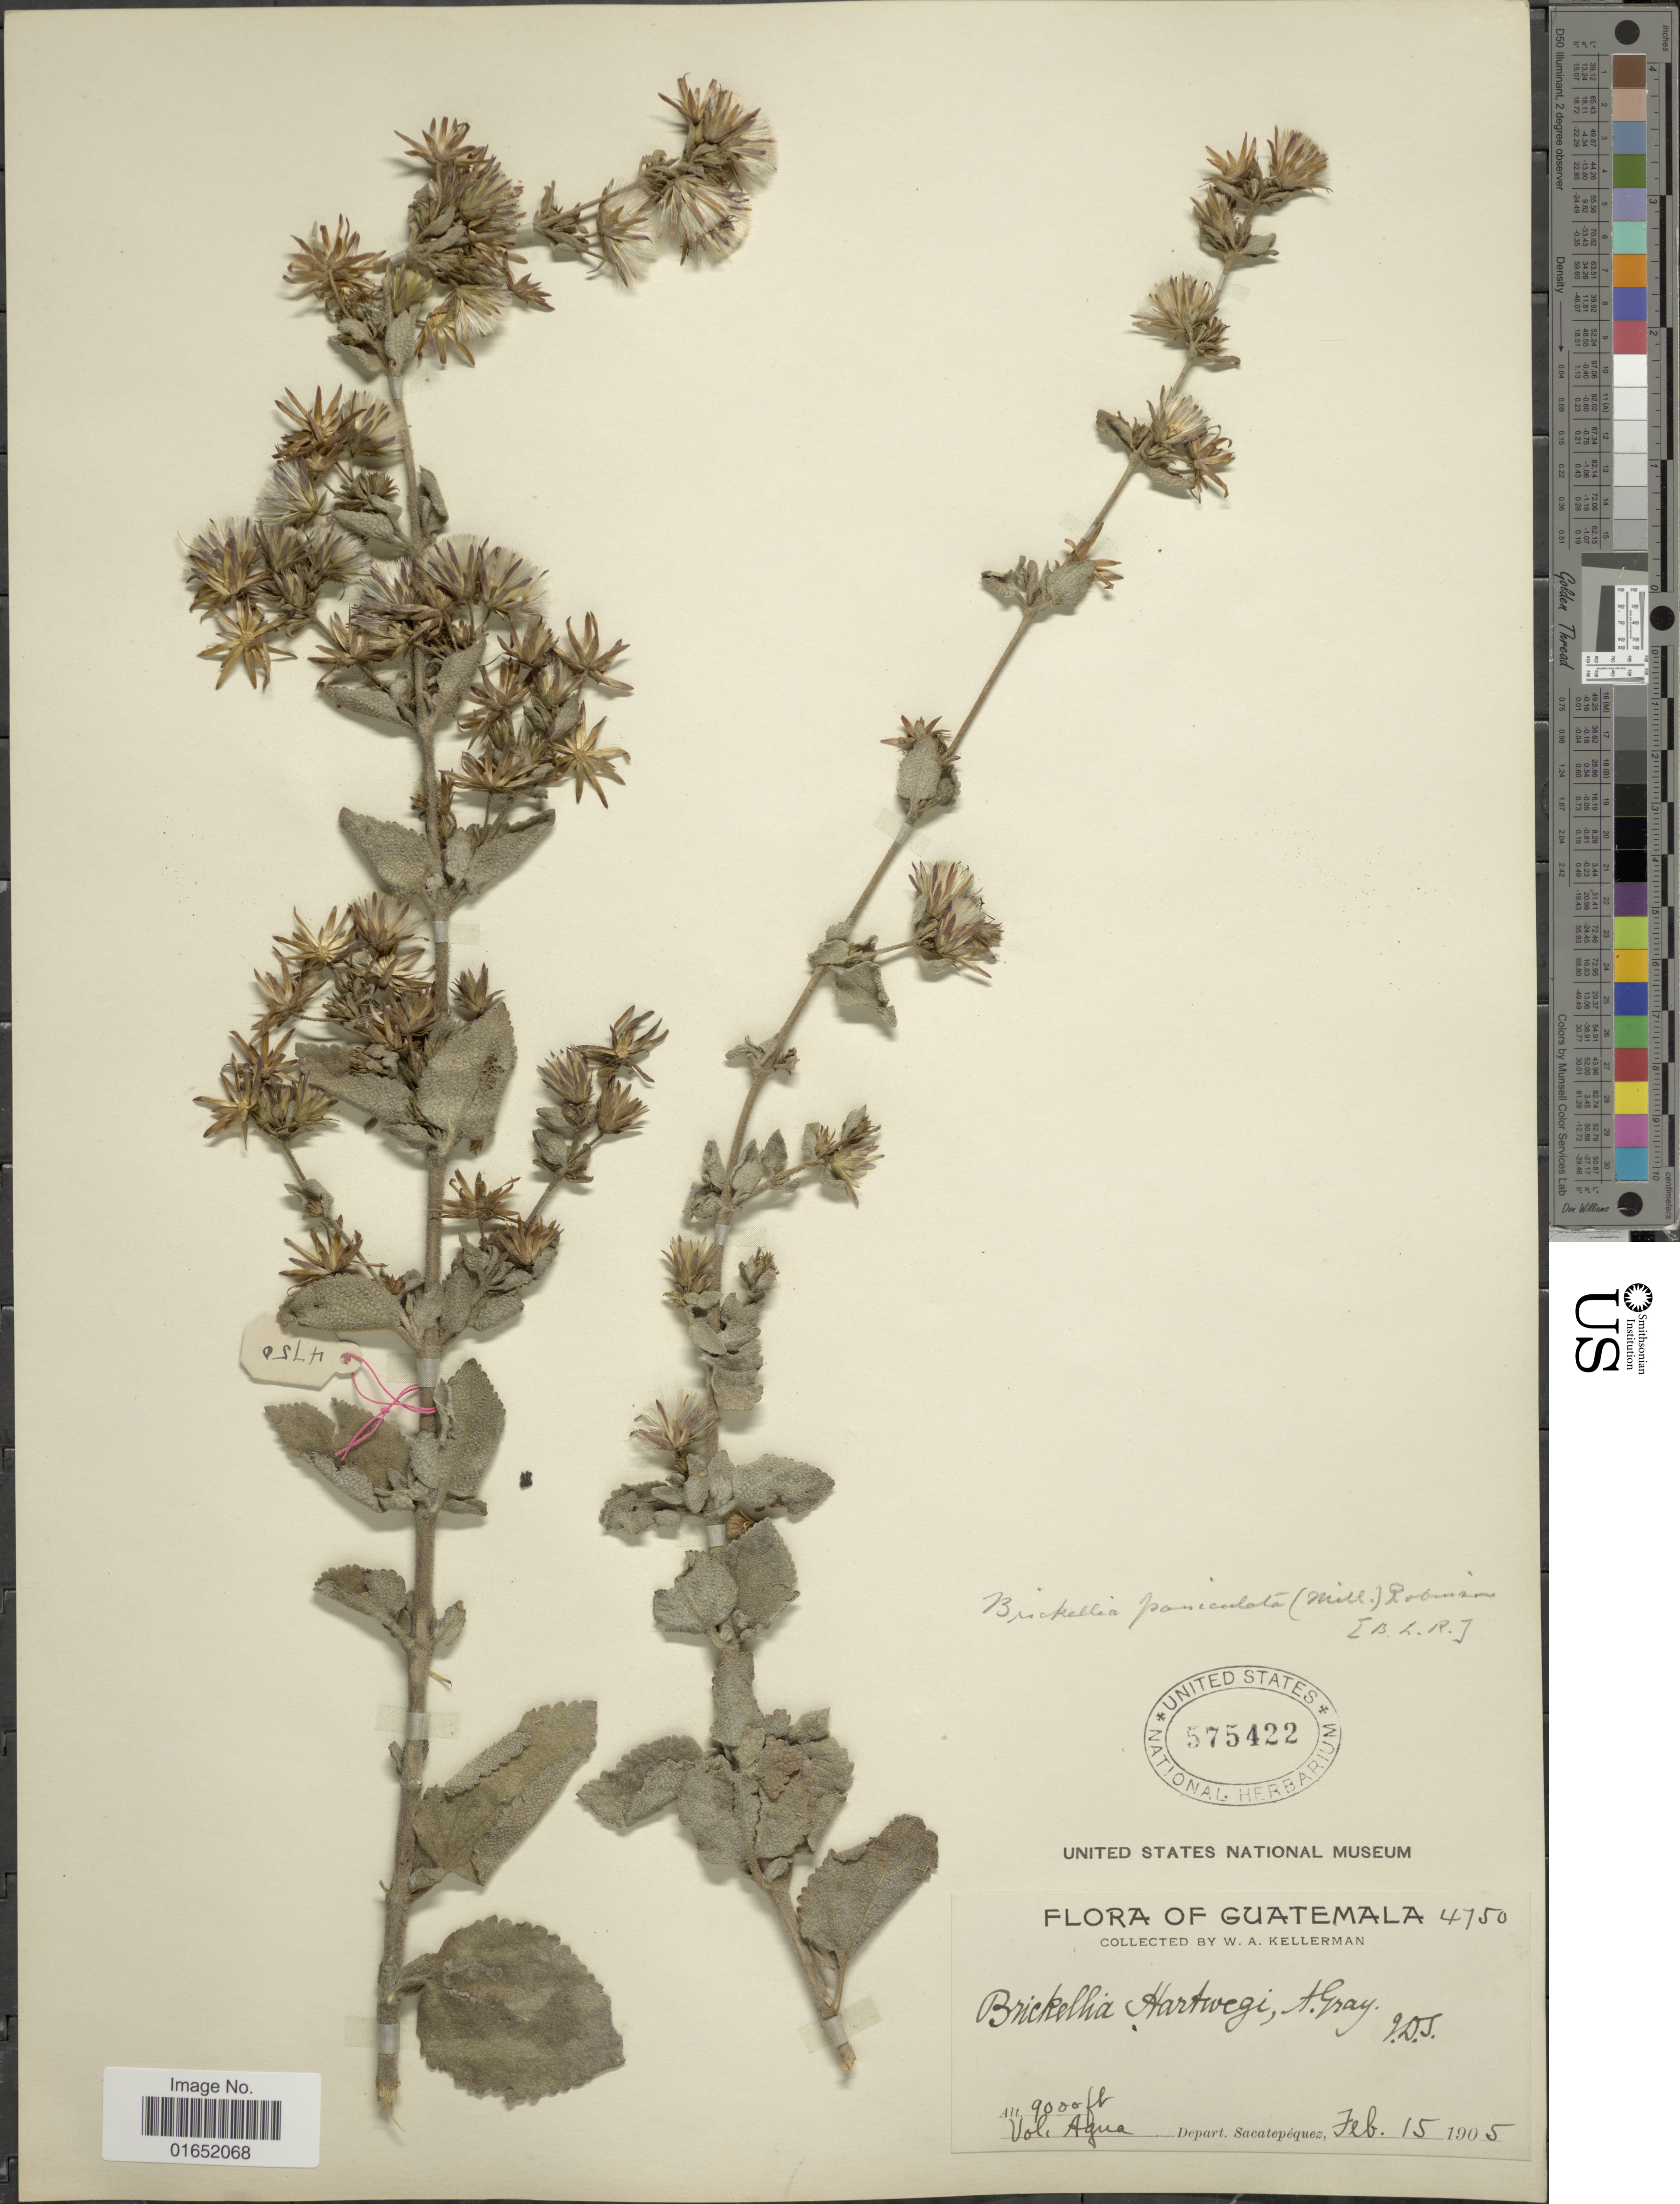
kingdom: Plantae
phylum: Tracheophyta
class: Magnoliopsida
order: Asterales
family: Asteraceae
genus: Brickellia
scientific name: Brickellia paniculata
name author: (Mill.) B.L. Rob.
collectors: W. Kellerman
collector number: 4750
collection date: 1905-02-15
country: Guatemala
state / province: Sacatepéquez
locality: Vol. Agua, Depart. Sacatepéquez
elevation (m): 2743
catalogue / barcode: US 575422